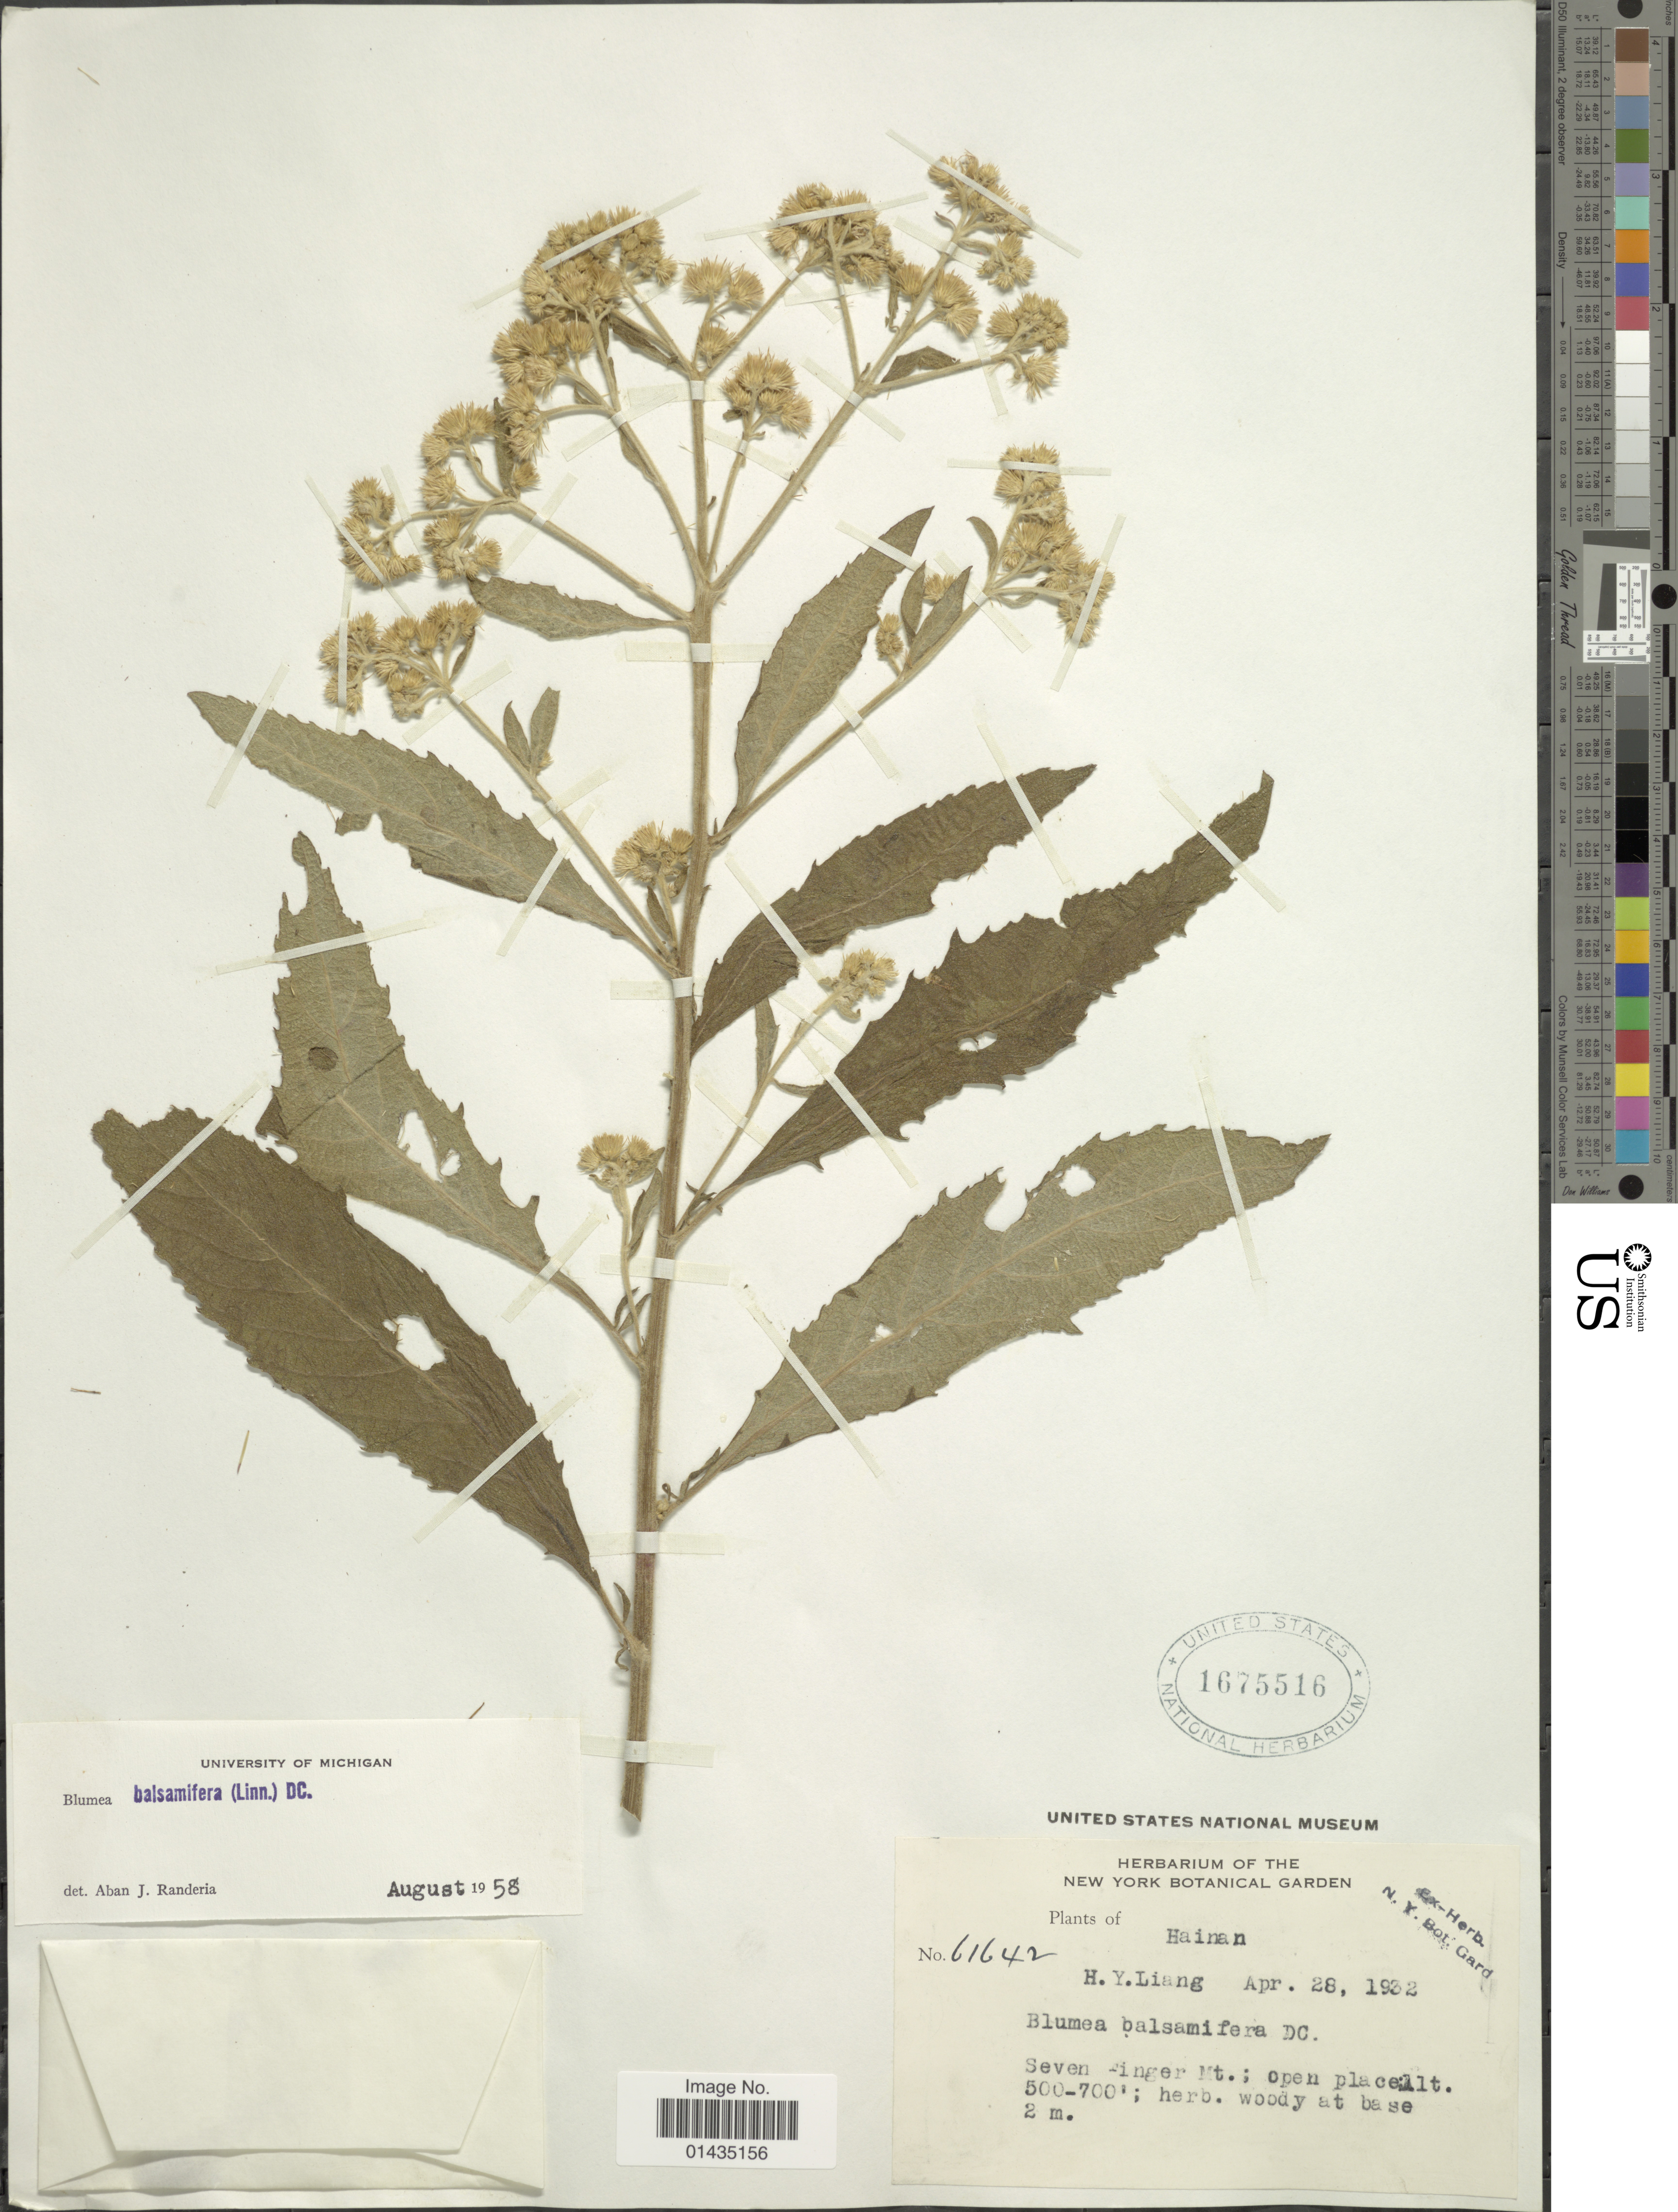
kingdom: Plantae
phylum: Tracheophyta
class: Magnoliopsida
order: Asterales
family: Asteraceae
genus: Blumea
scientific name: Blumea balsamifera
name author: (L.) DC.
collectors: H. Y. Liang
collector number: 61642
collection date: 1932-04-28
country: China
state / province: Hainan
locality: Seven [illegible text]inger Mt.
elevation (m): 152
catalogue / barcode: US 1675516